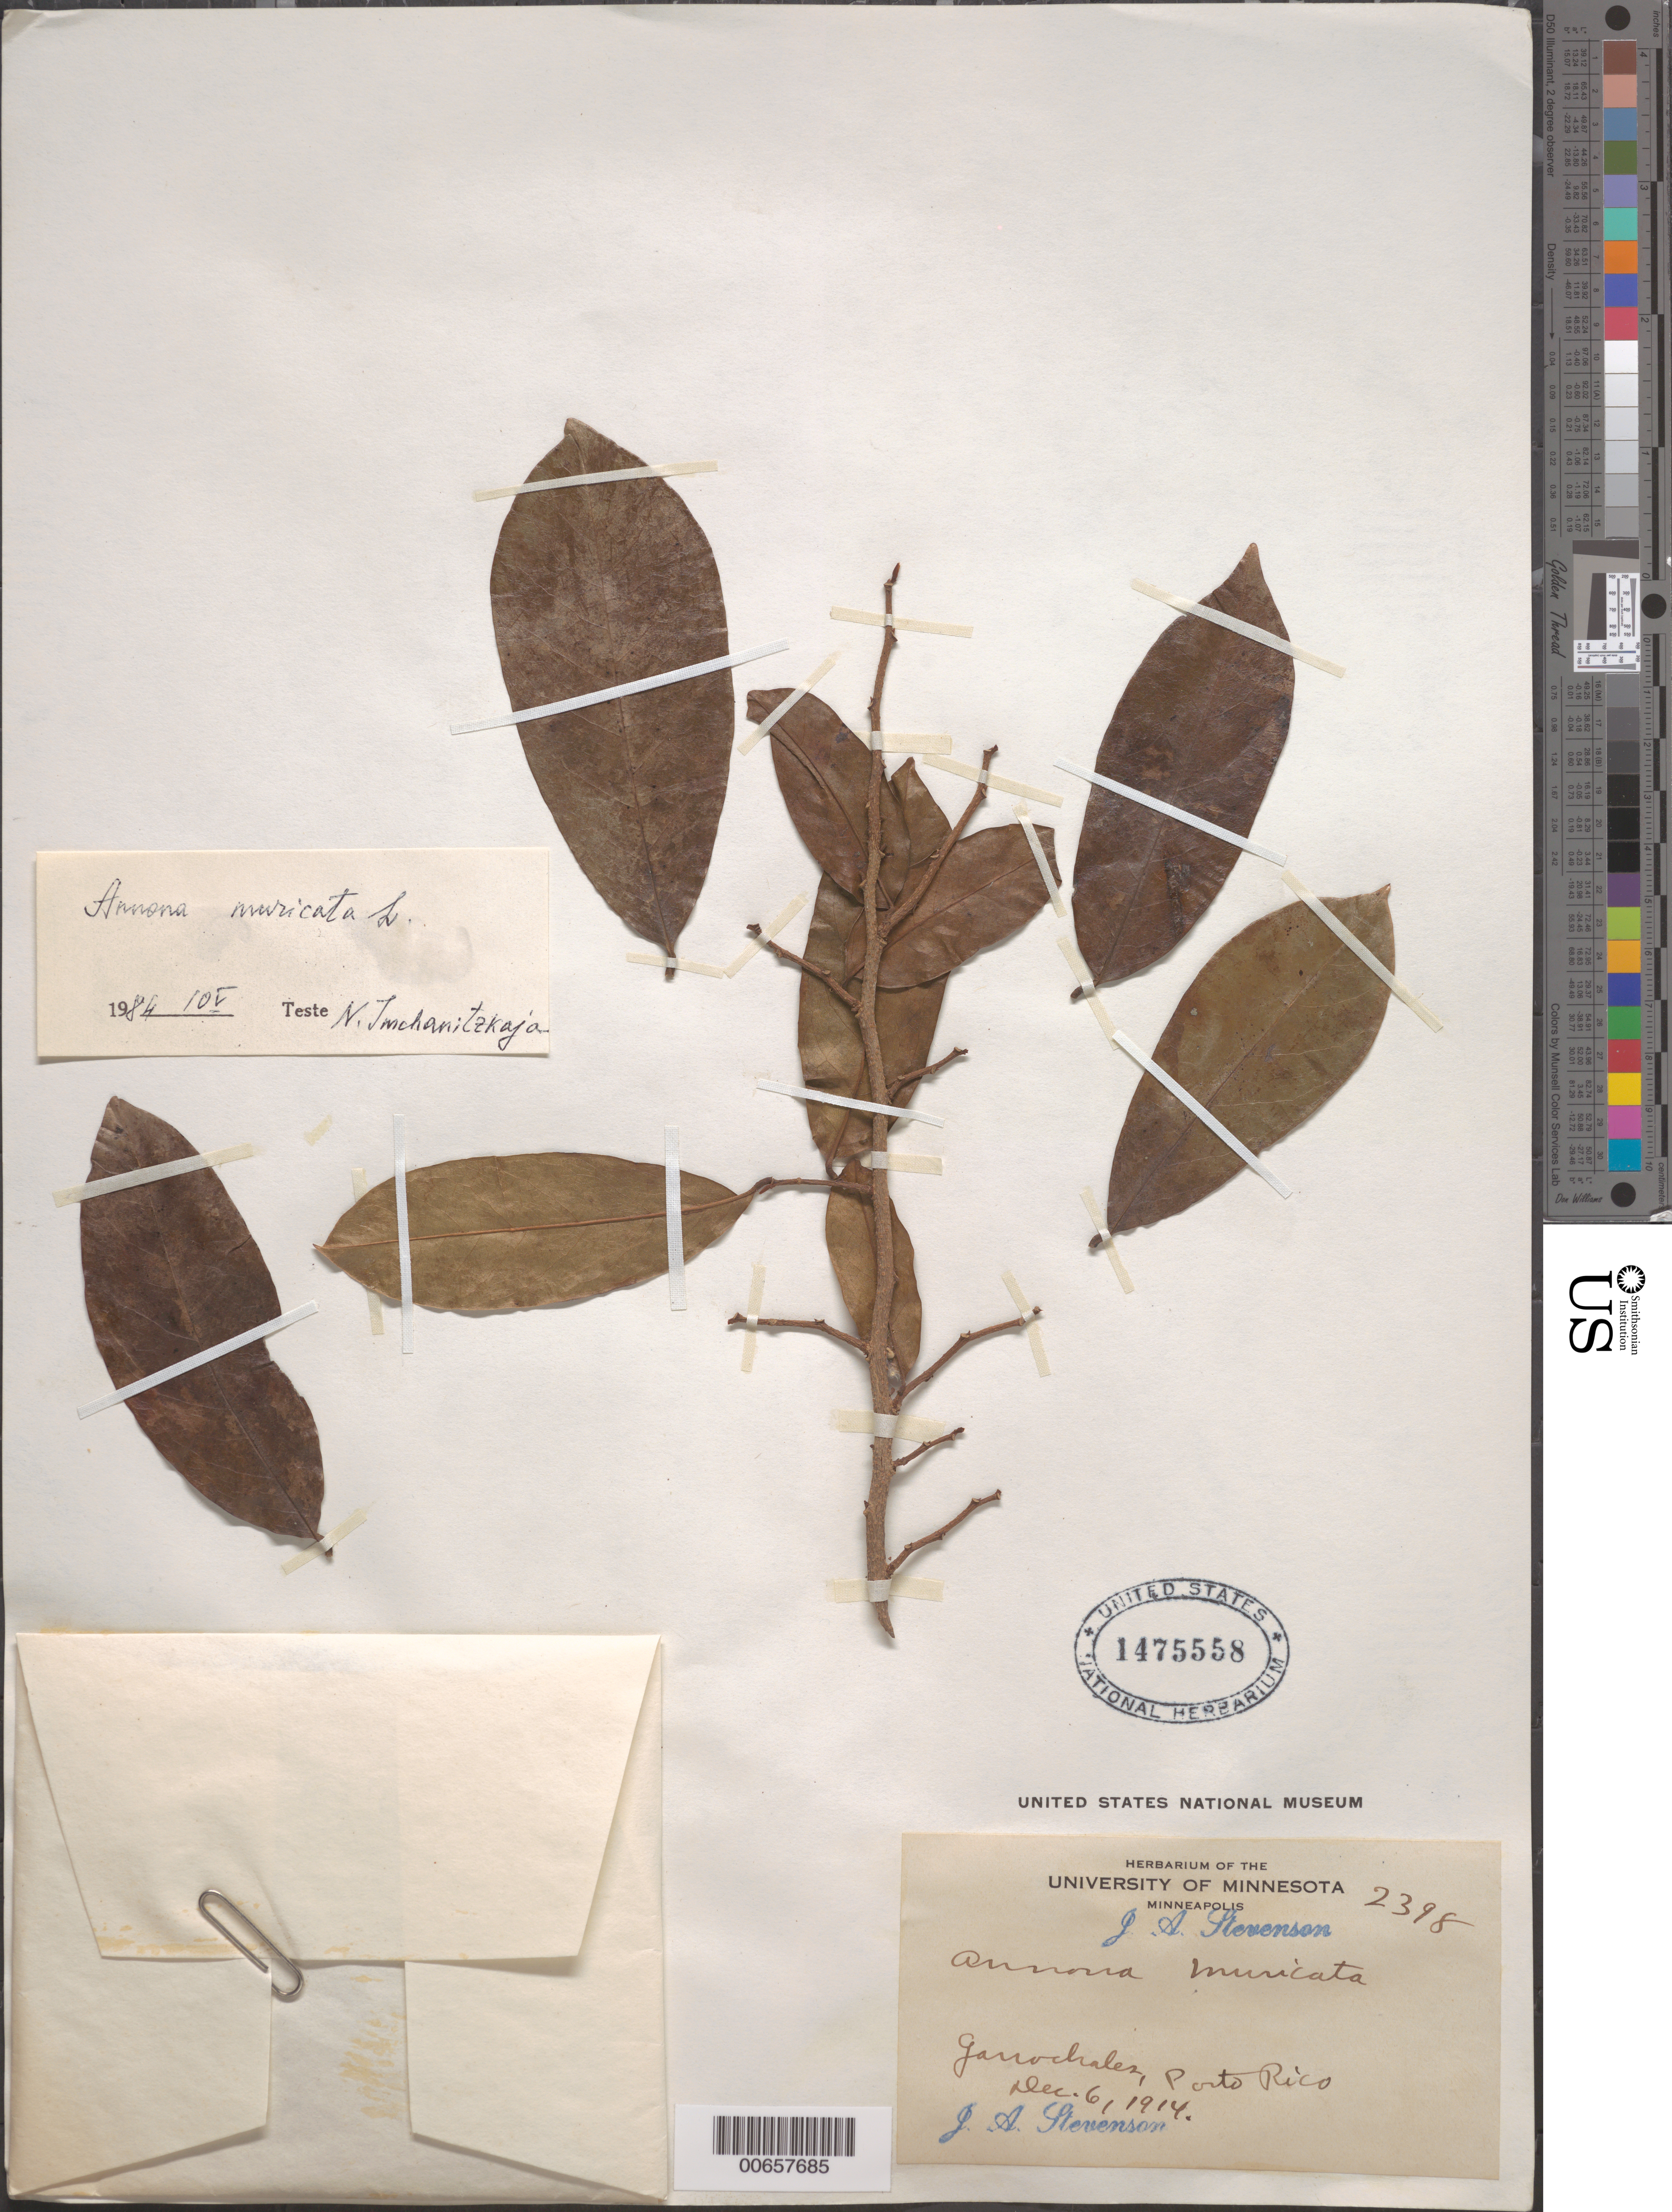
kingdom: Plantae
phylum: Tracheophyta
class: Magnoliopsida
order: Magnoliales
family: Annonaceae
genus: Annona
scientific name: Annona muricata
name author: L.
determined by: McChanitzkaja, N.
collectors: J. Stevenson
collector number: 2398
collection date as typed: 06 Dec 1914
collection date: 1914-12-06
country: Puerto Rico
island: Greater Antilles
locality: Ganochales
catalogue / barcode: US 1475558